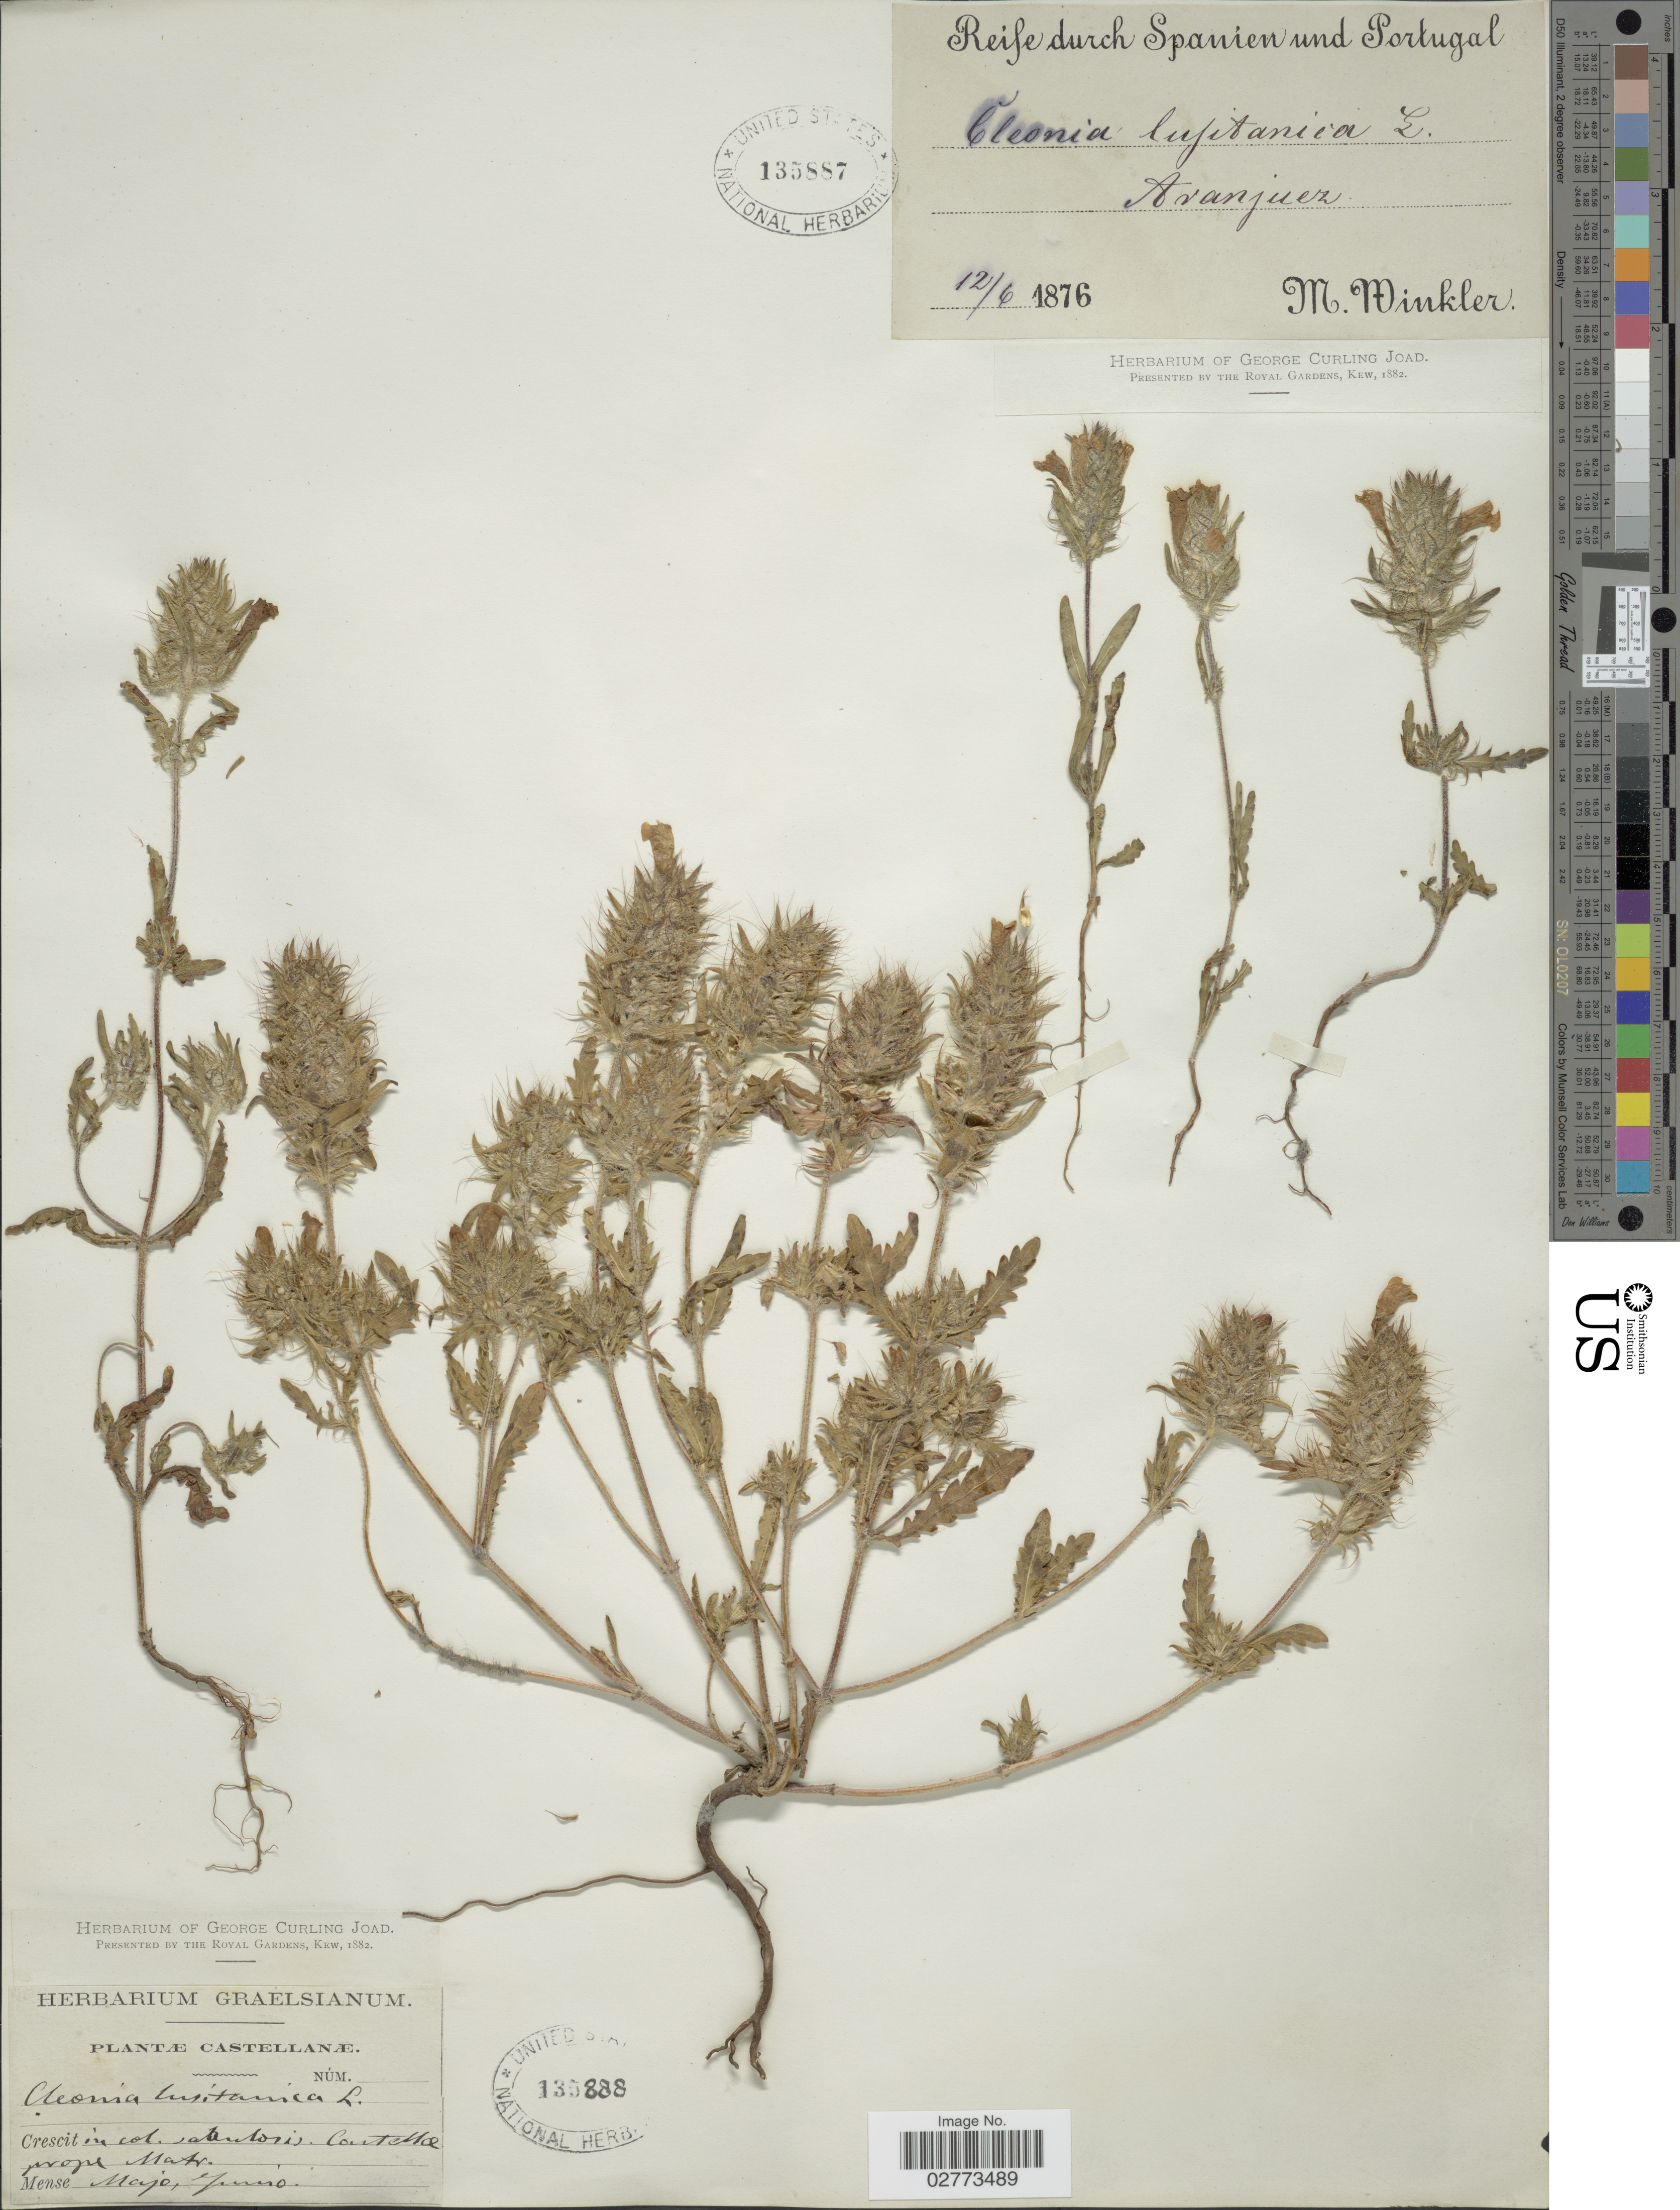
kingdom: Plantae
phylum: Tracheophyta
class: Magnoliopsida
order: Lamiales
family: Lamiaceae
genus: Cleonia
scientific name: Cleonia lusitanica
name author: (L.) L.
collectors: Herbarium Graelsianum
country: Spain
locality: Castellanae, in cot,, atutoris, Castellae prope Matr.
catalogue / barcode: US 135888-2